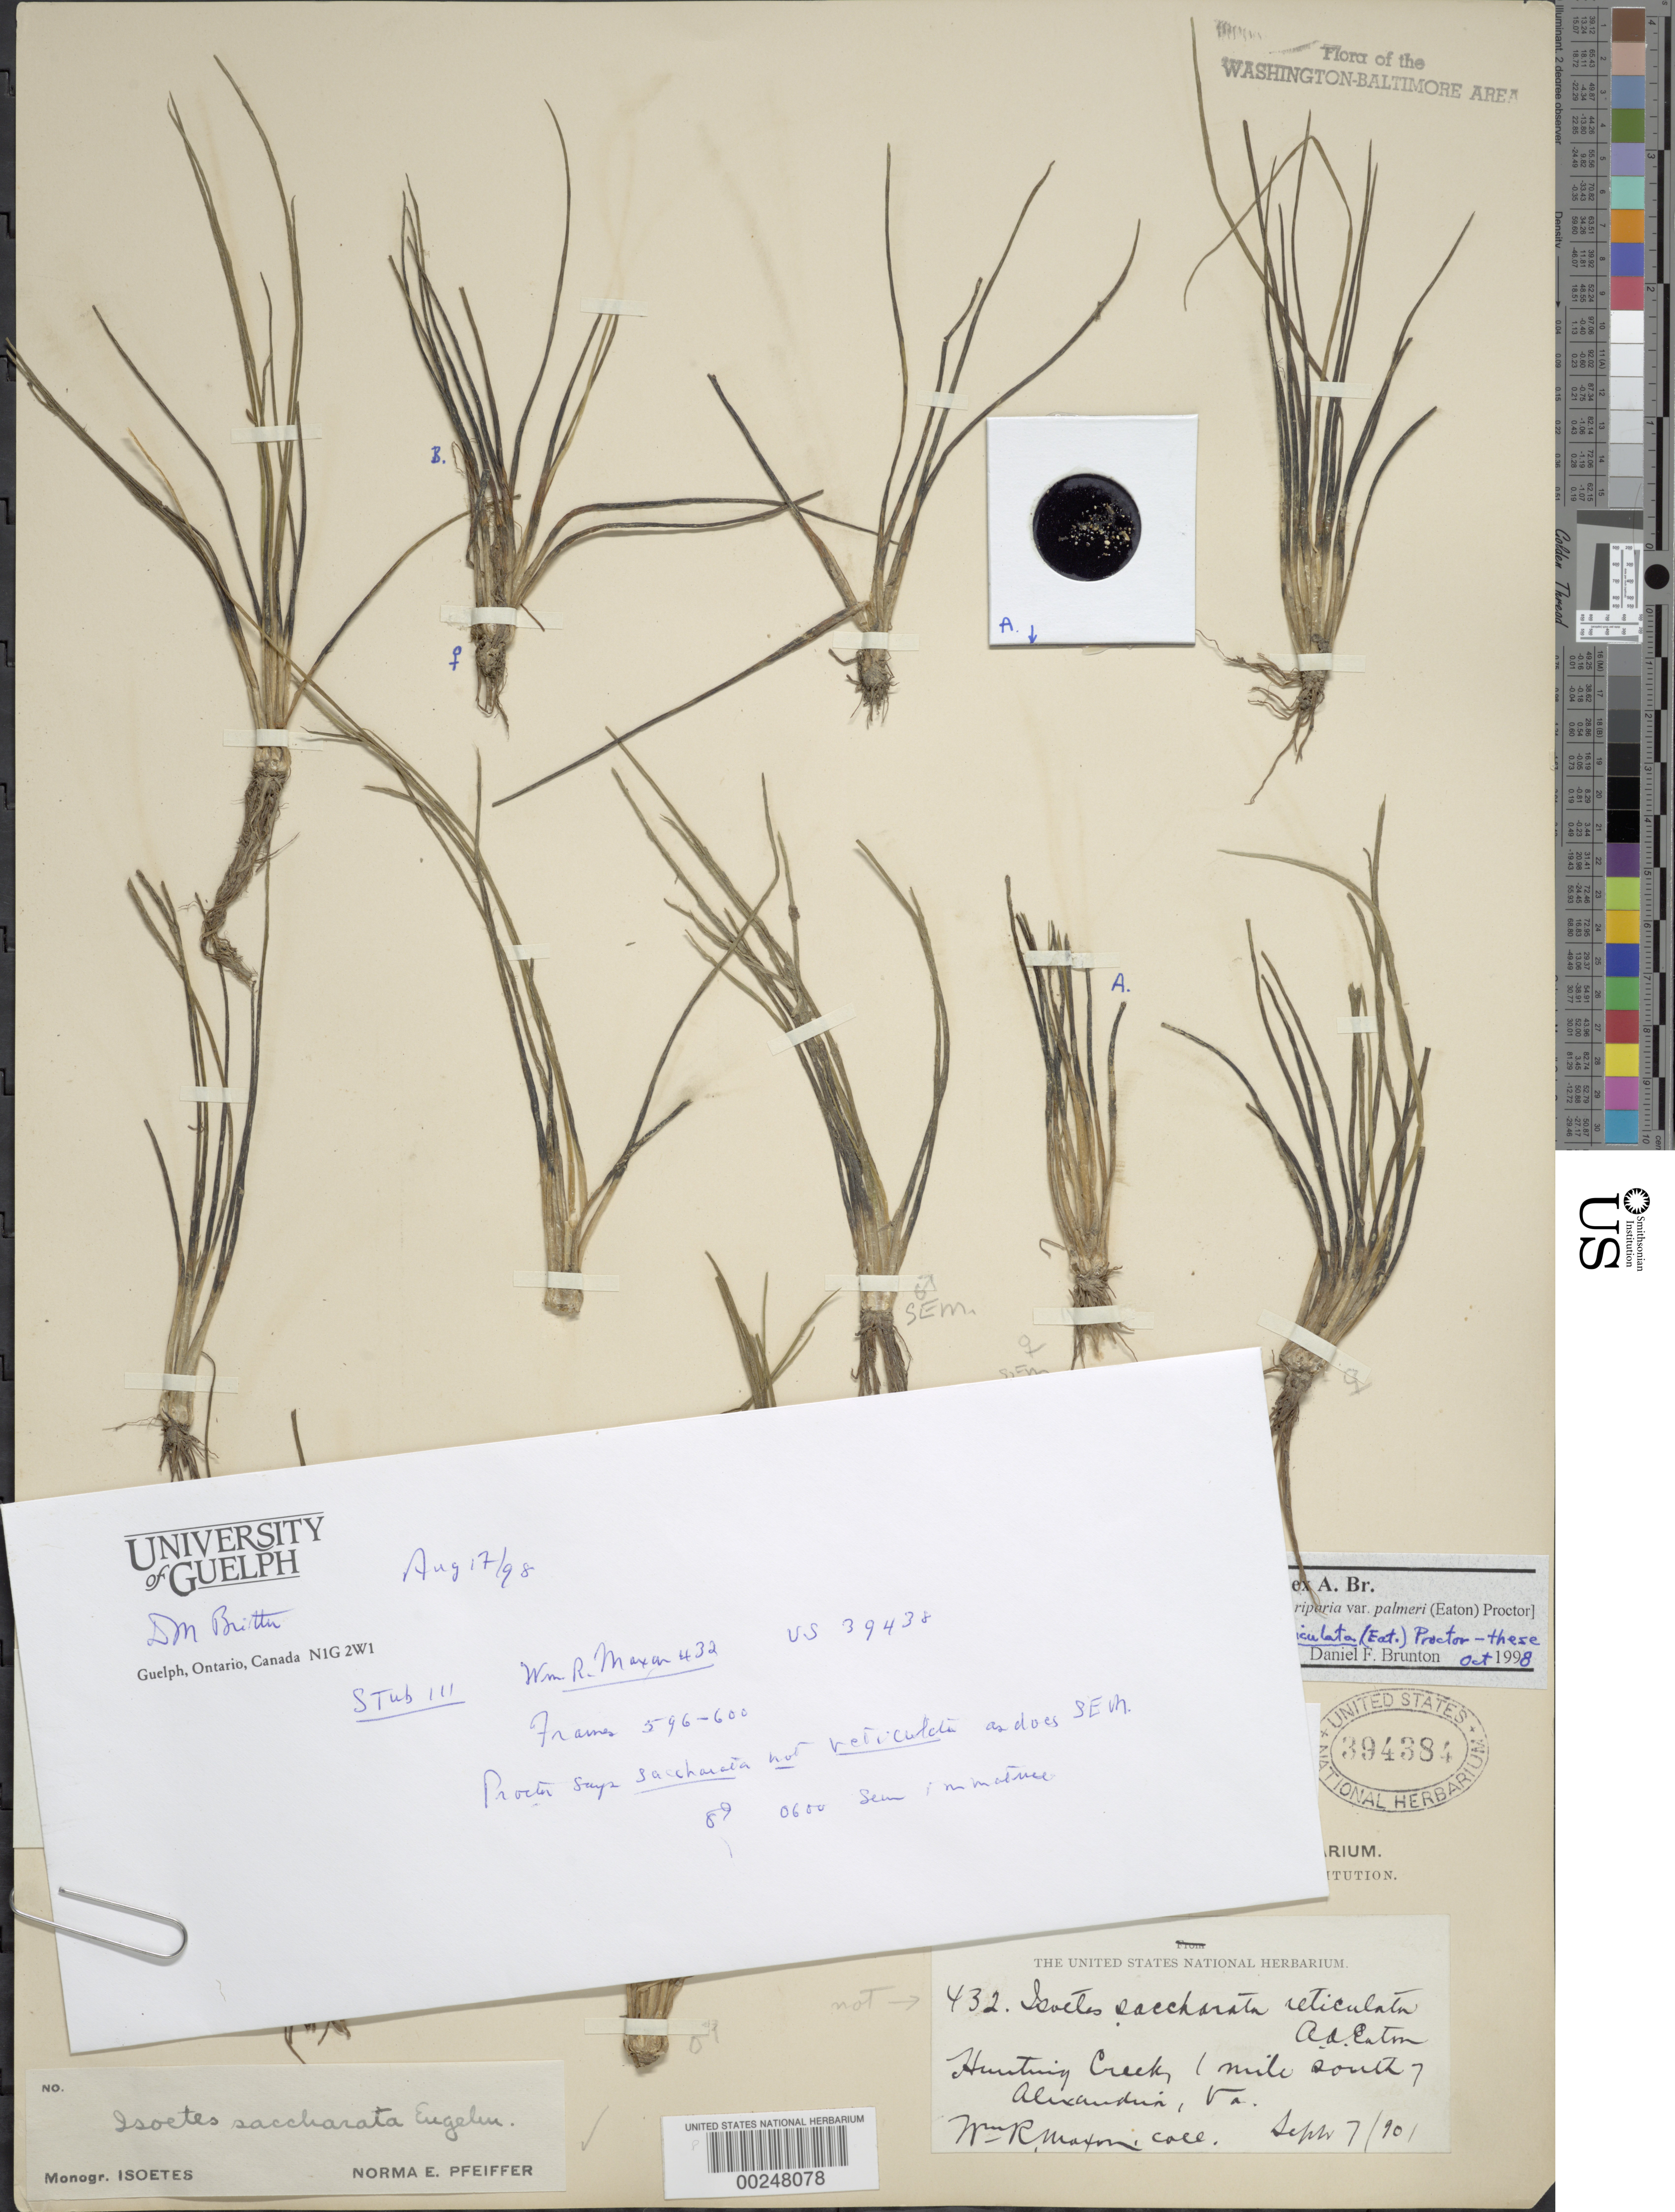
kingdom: Plantae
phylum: Tracheophyta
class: Lycopodiopsida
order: Isoetales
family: Isoetaceae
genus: Isoetes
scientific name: Isoetes riparia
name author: Engelm. ex A. Braun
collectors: W. R. Maxon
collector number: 432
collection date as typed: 07 Sep 1901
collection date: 1901-09-07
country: United States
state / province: Virginia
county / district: Fairfax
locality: Hunting Creek, south of Alexandria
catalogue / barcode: US 394384